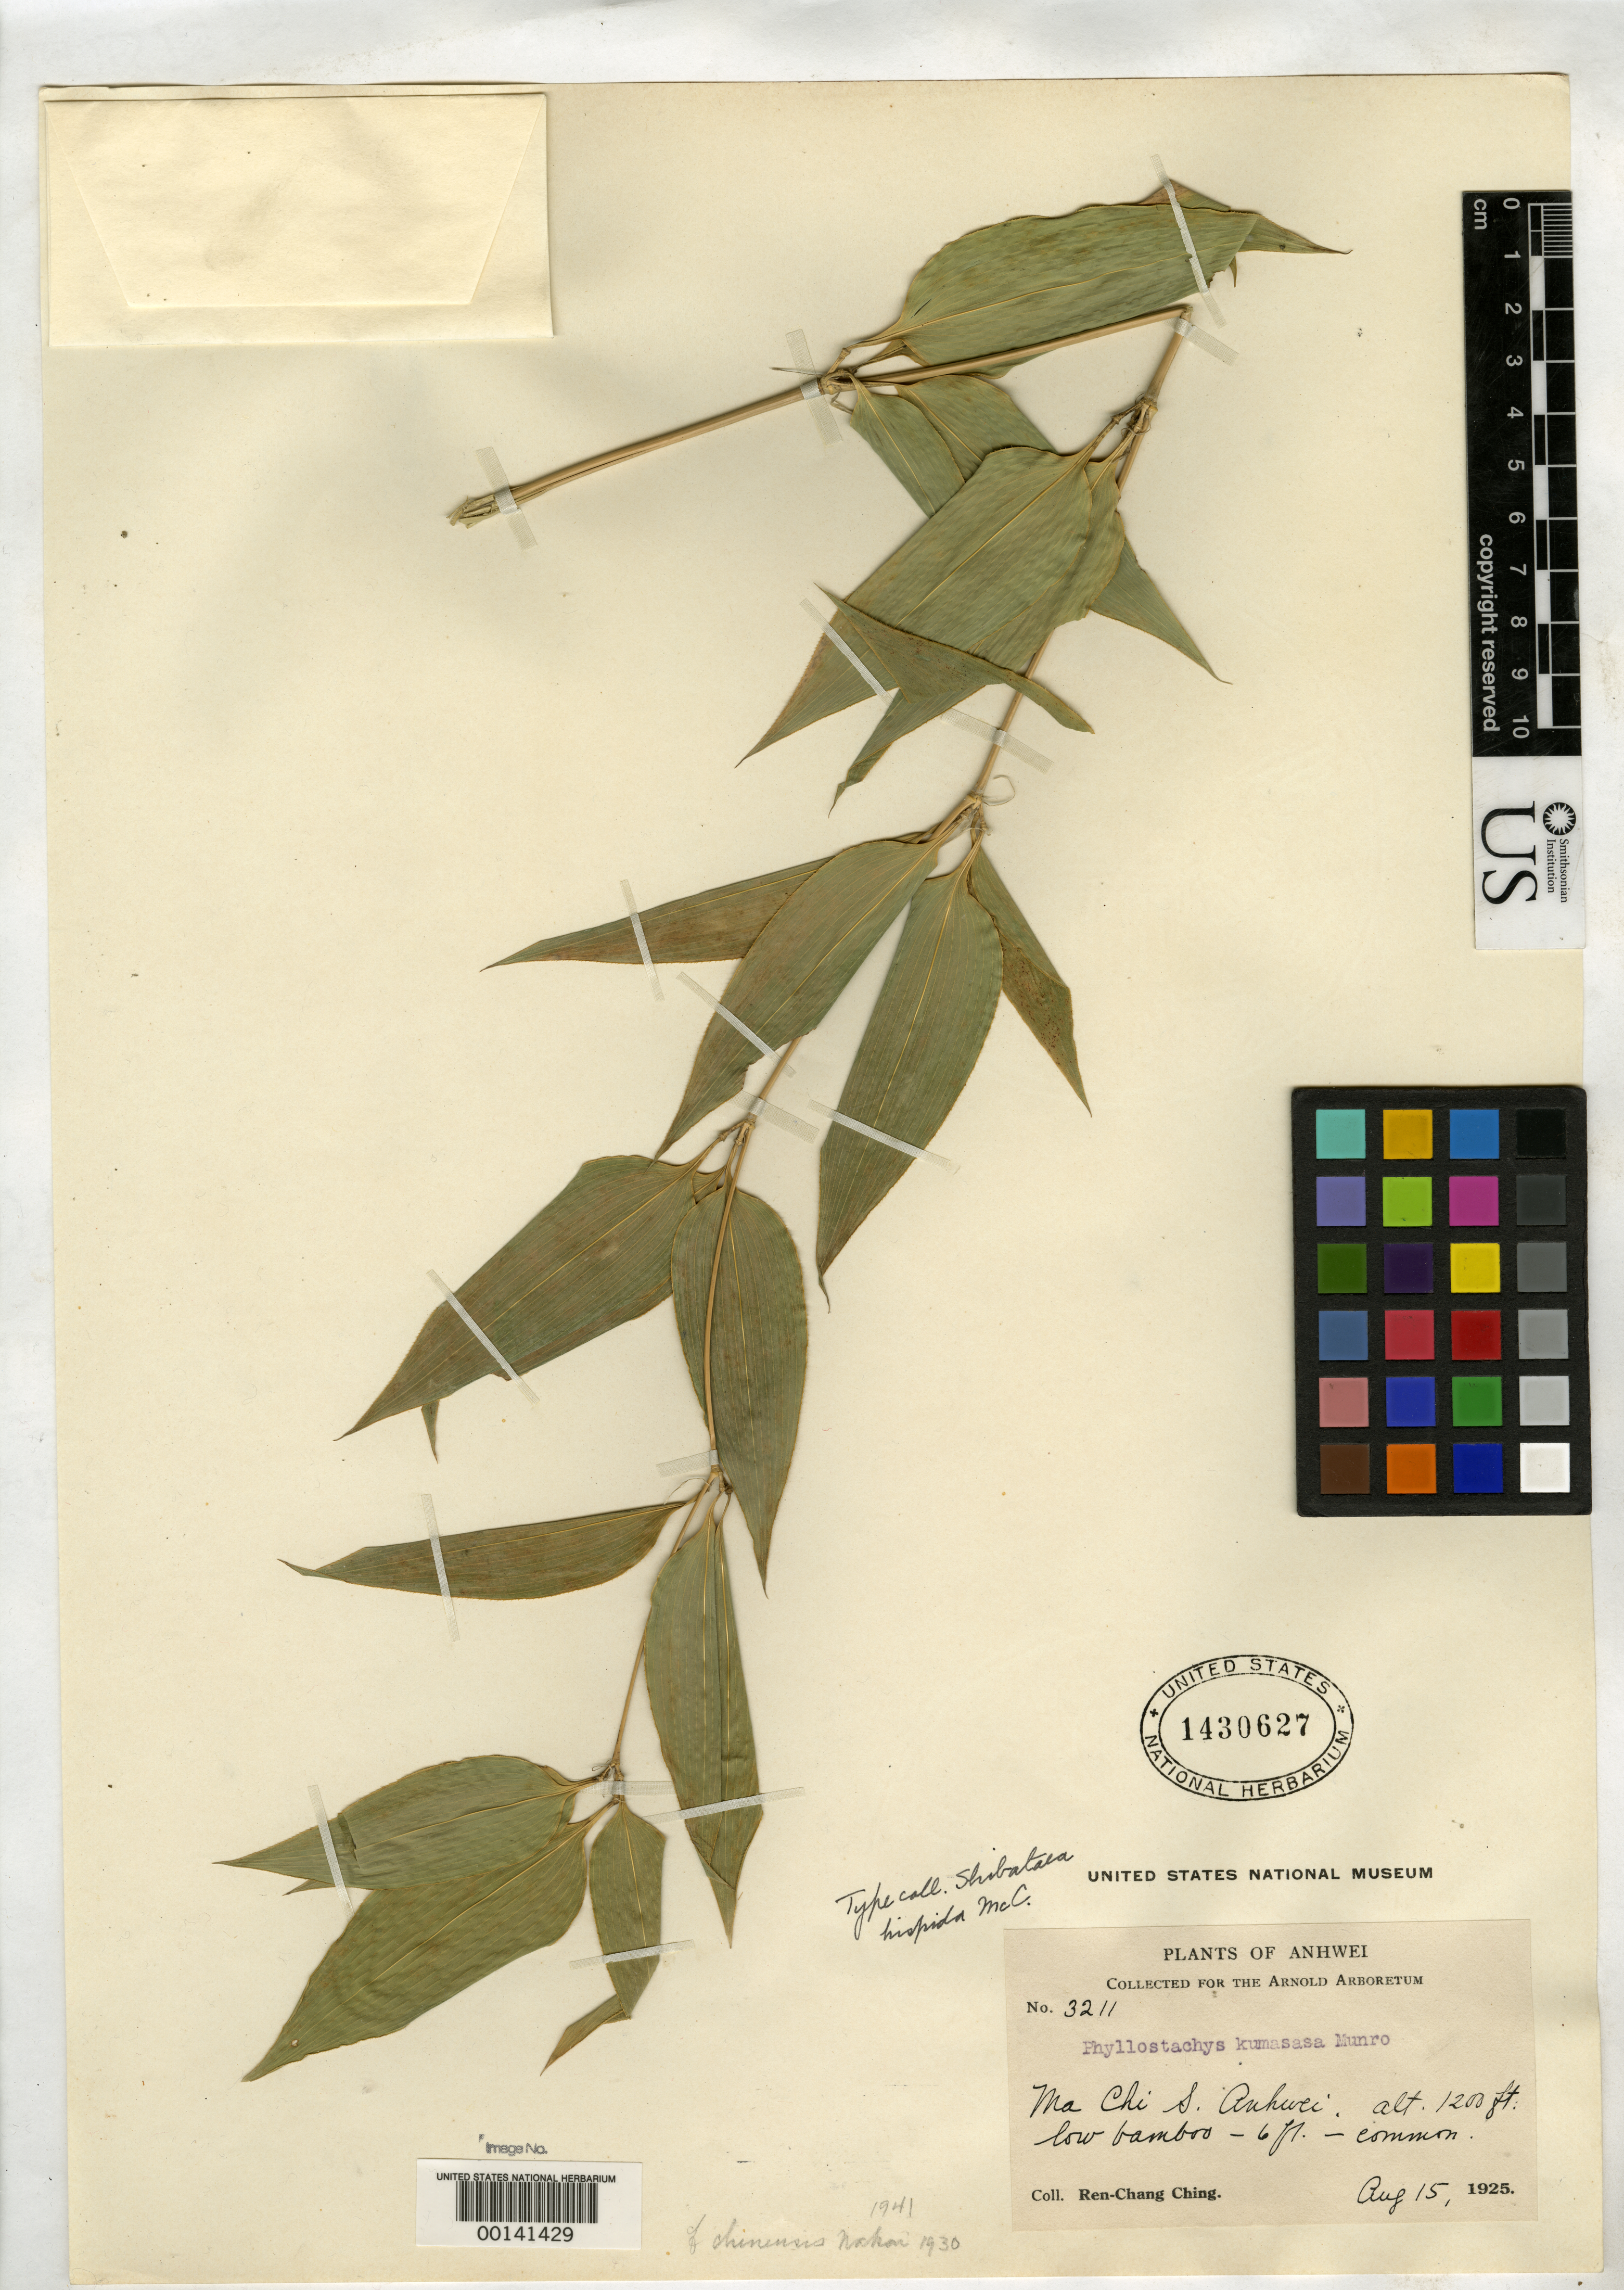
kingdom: Plantae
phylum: Tracheophyta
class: Liliopsida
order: Poales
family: Poaceae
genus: Shibataea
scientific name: Shibataea hispida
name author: McClure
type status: Isotype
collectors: R. C. Ching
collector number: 3211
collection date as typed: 15 Aug 1925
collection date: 1925-08-15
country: China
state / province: Anhui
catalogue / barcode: US 1430627